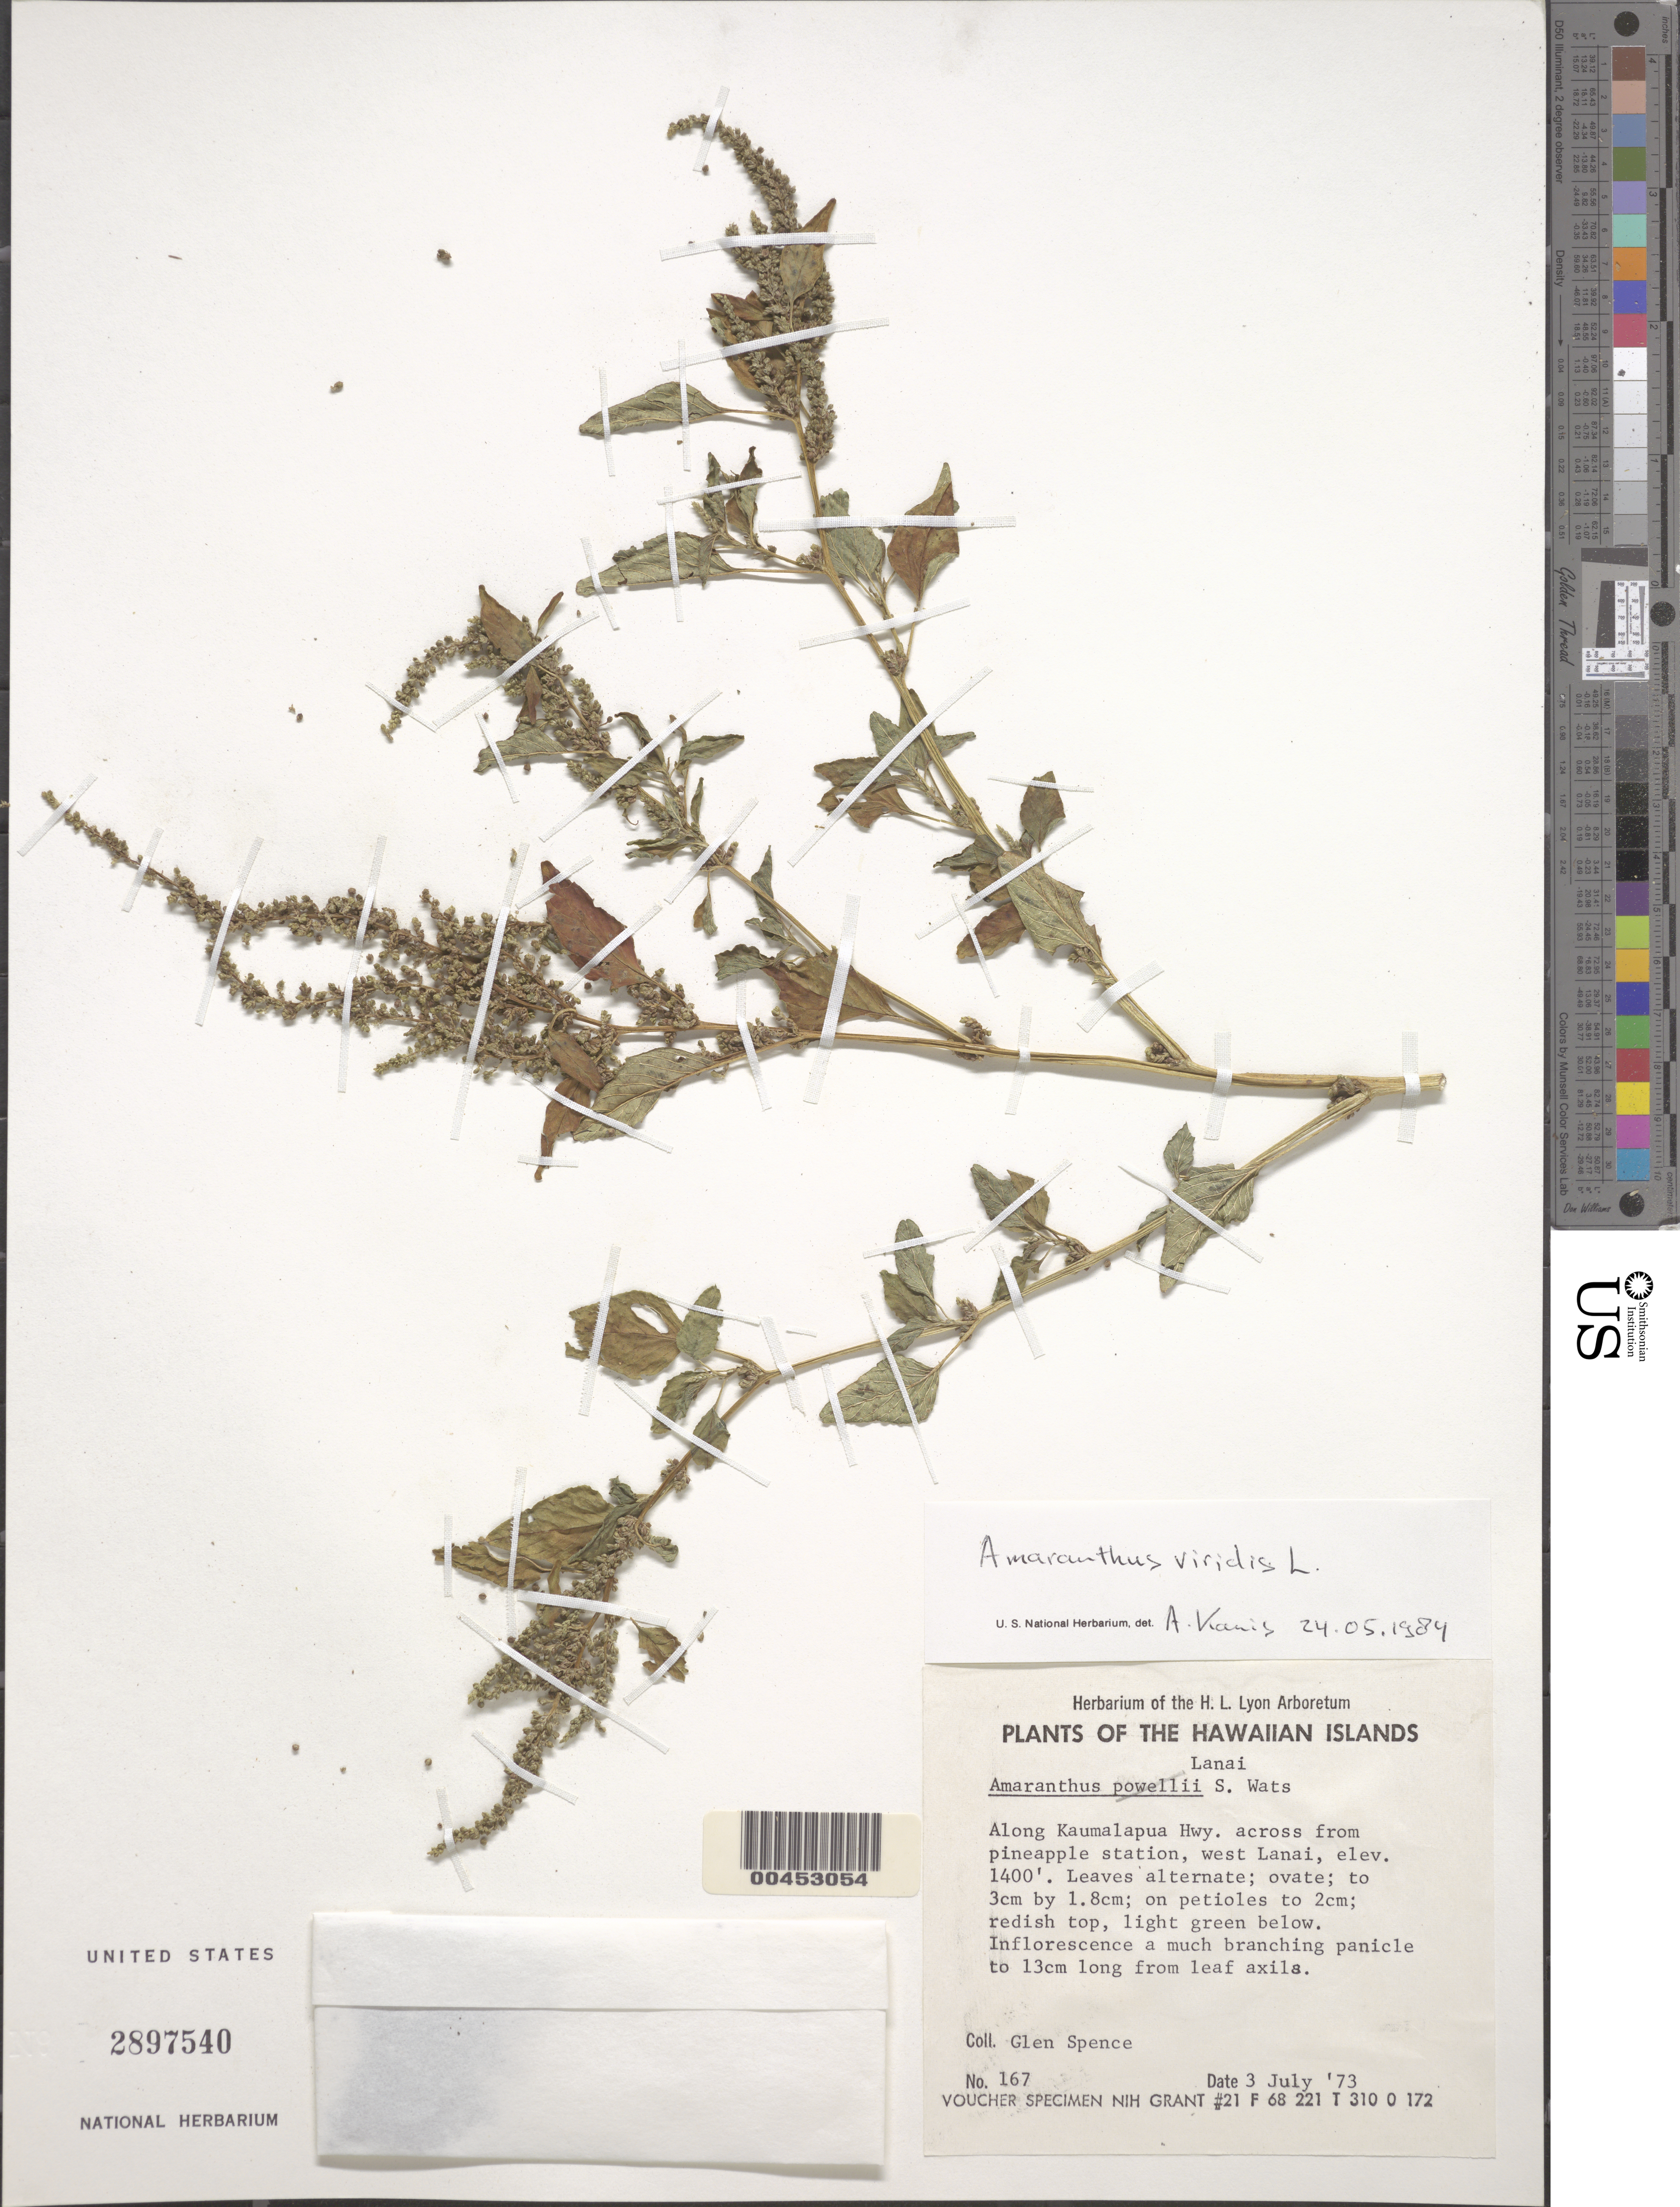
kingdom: Plantae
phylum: Tracheophyta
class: Magnoliopsida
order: Caryophyllales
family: Amaranthaceae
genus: Amaranthus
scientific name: Amaranthus viridis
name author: L.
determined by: Kanis, A.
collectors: G. Spence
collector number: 167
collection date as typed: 3 Jul 1973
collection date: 1973-07-03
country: United States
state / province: Hawaii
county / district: Maui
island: Lana'i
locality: Along Kaumalapua Hwy across from pineapple station, W Lanai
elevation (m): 427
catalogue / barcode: US 2897540